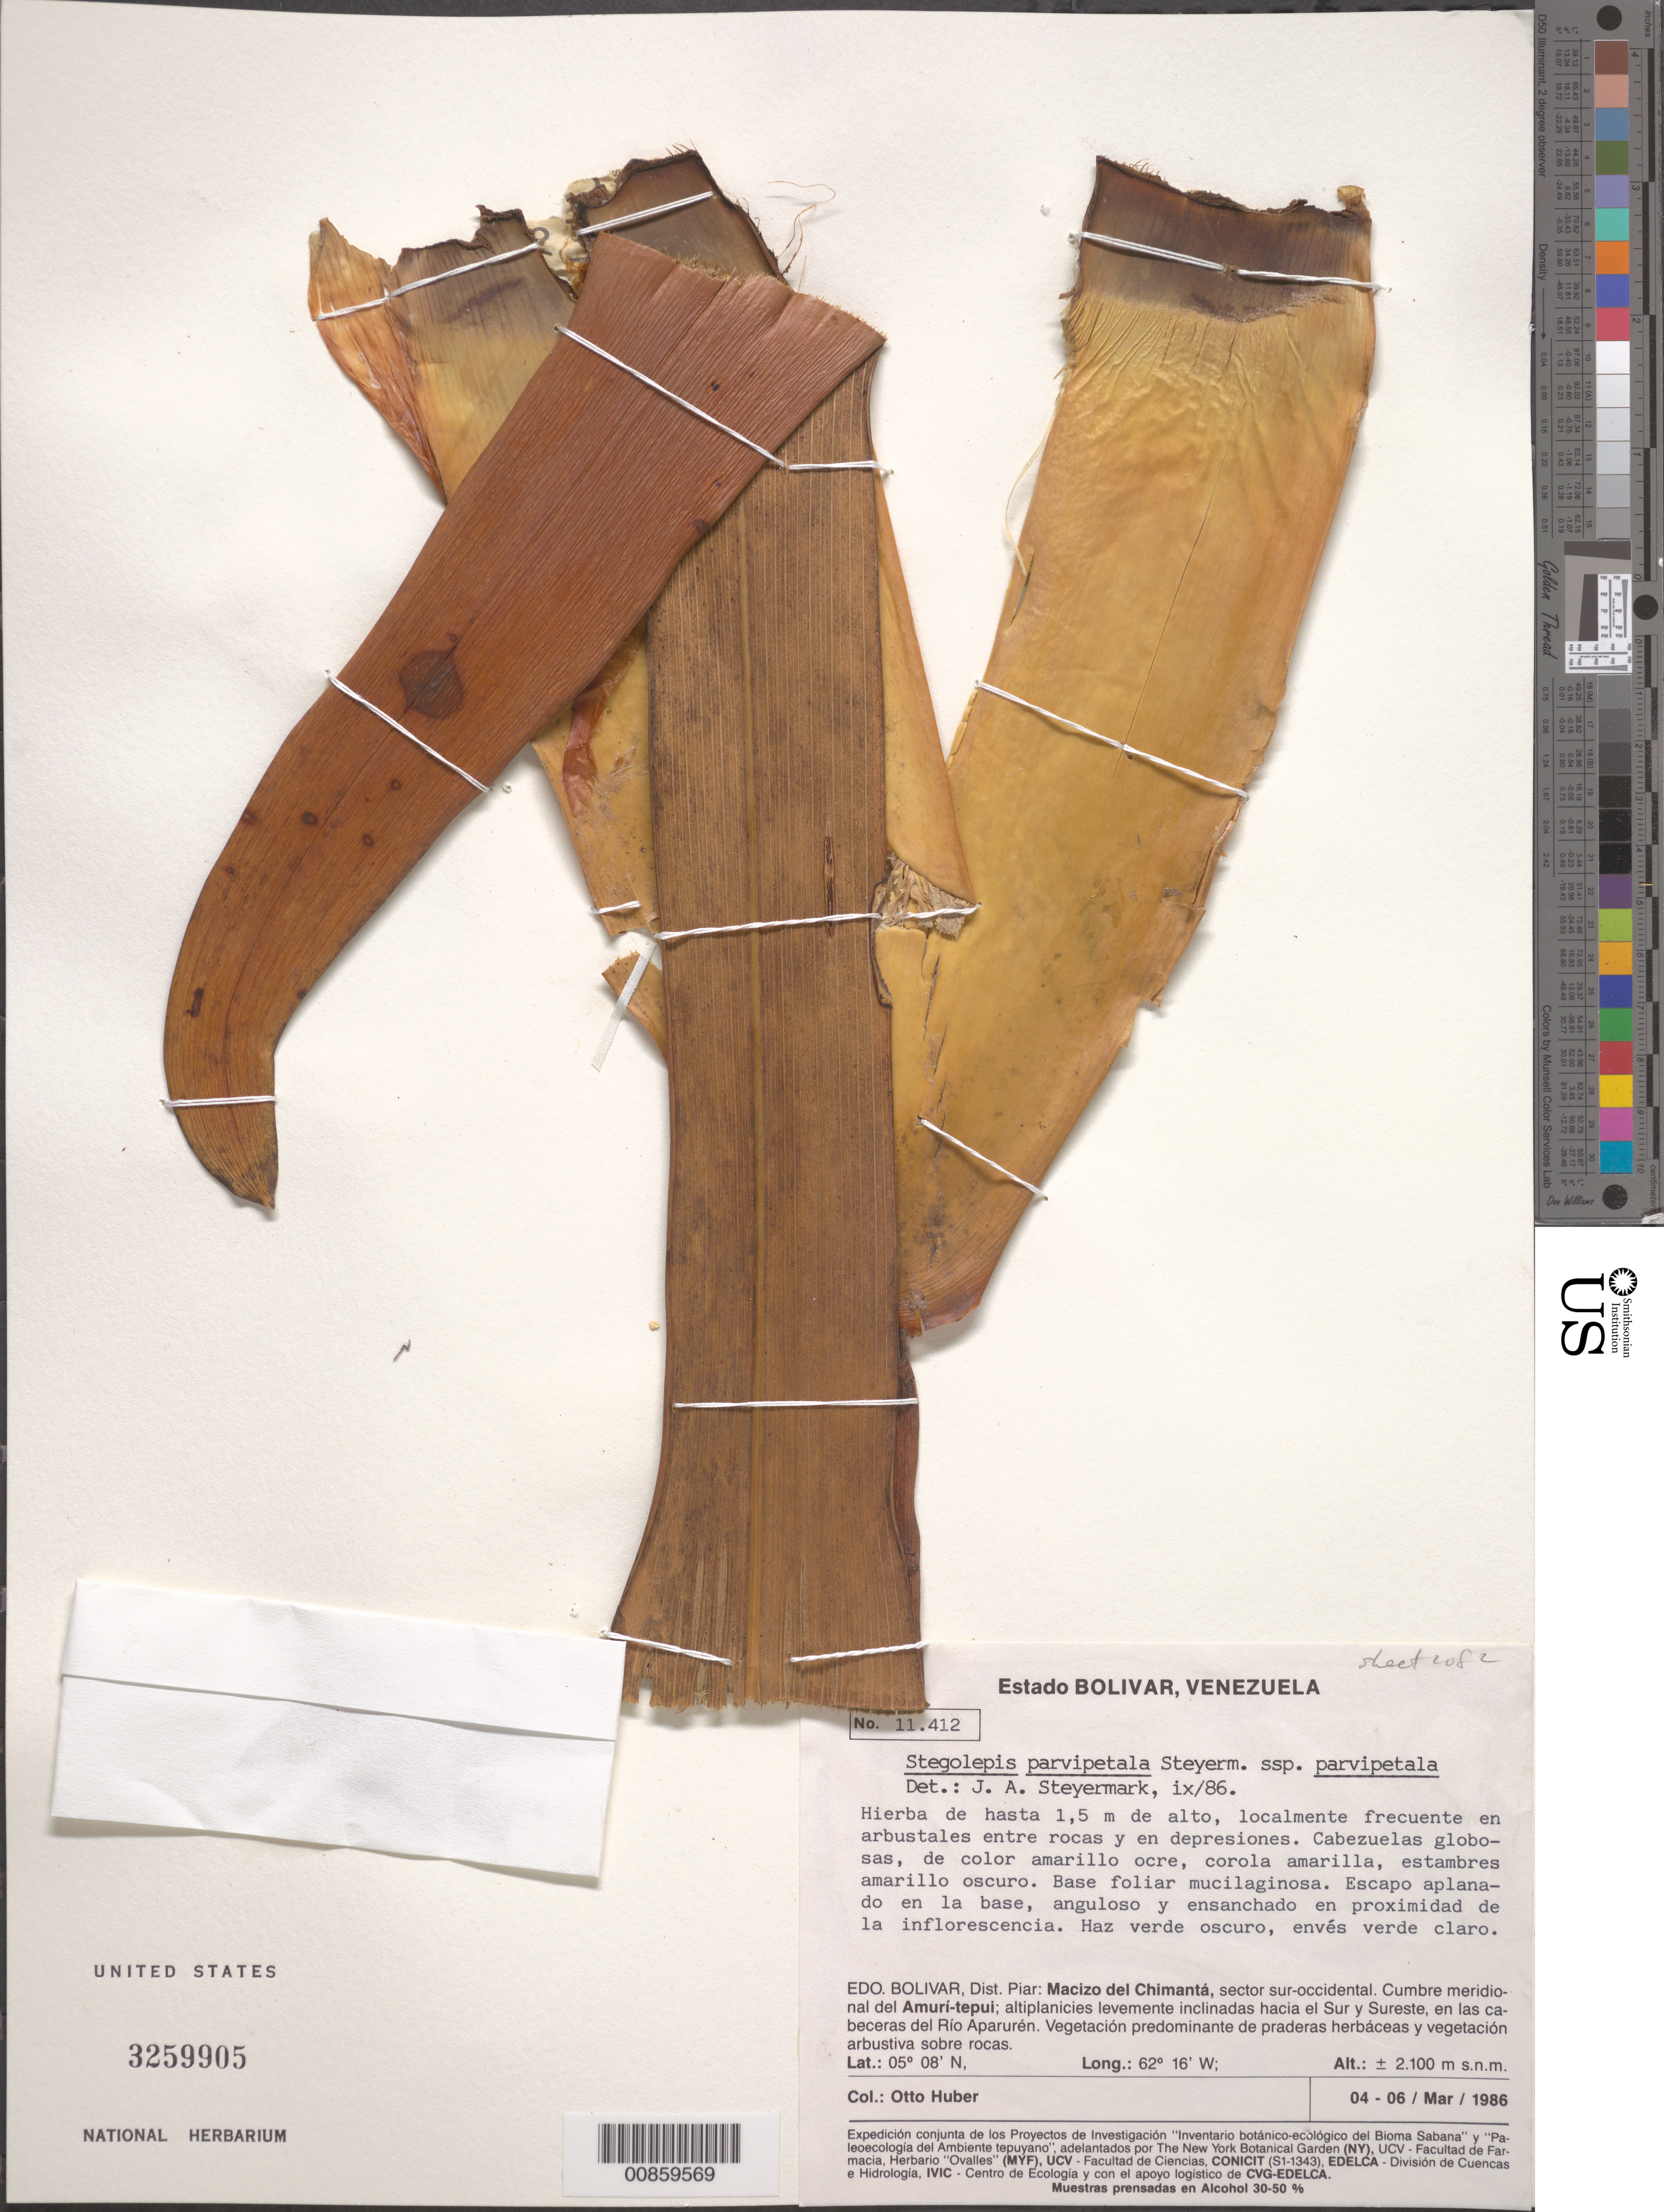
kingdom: Plantae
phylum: Tracheophyta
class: Liliopsida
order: Poales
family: Rapateaceae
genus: Stegolepis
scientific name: Stegolepis parvipetala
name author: Steyerm.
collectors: O. Huber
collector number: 11412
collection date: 1986-03-04/1986-03-06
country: Venezuela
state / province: Bolivar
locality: Dist. Piar: Macizo del Chimantá, sector sur-occidental. Cumbre meridional del Amurí-tepui; altiplanicies levemente inclinadas hacia el Sur y Sureste, en las cabeceras del Río Aparurén.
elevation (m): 2100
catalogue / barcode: US 3259905